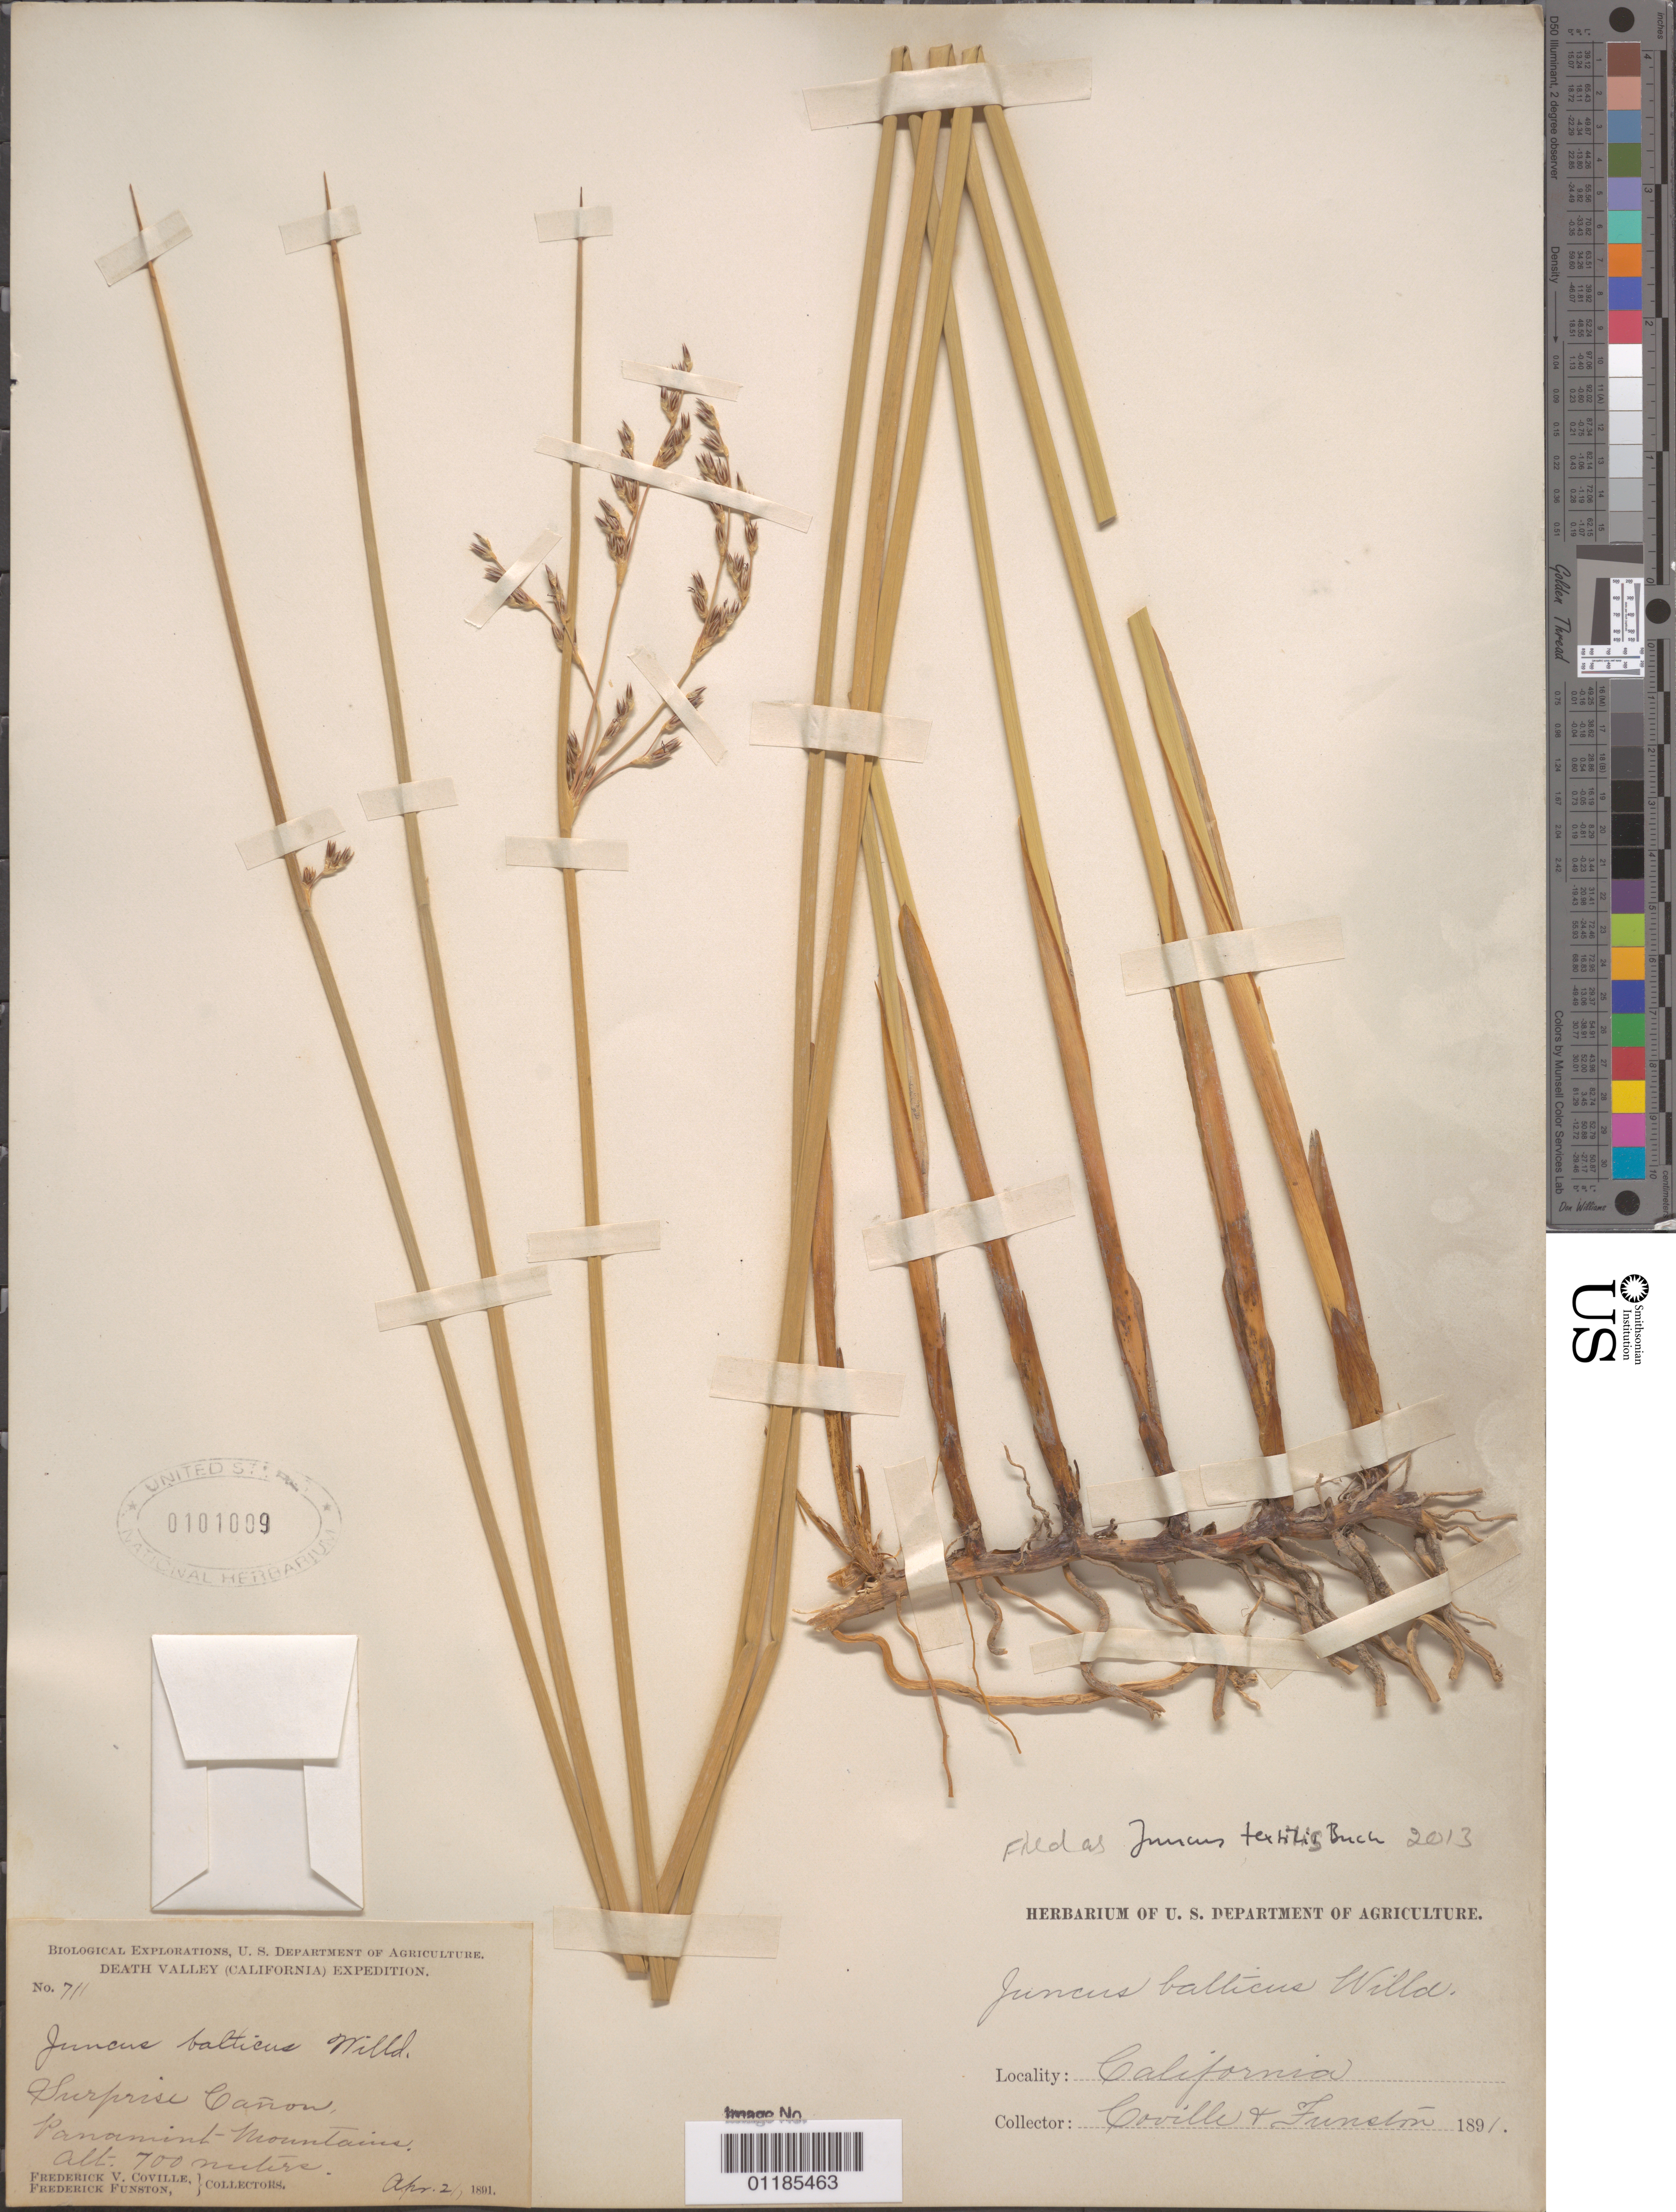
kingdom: Plantae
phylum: Tracheophyta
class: Liliopsida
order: Poales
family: Juncaceae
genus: Juncus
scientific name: Juncus textilis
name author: Buchenau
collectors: F. V. Coville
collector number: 711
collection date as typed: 21 Apr 1891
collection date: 1891-04-21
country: United States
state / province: California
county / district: Inyo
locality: Panamint Mts., Surprise Canyon.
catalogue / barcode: US 101009